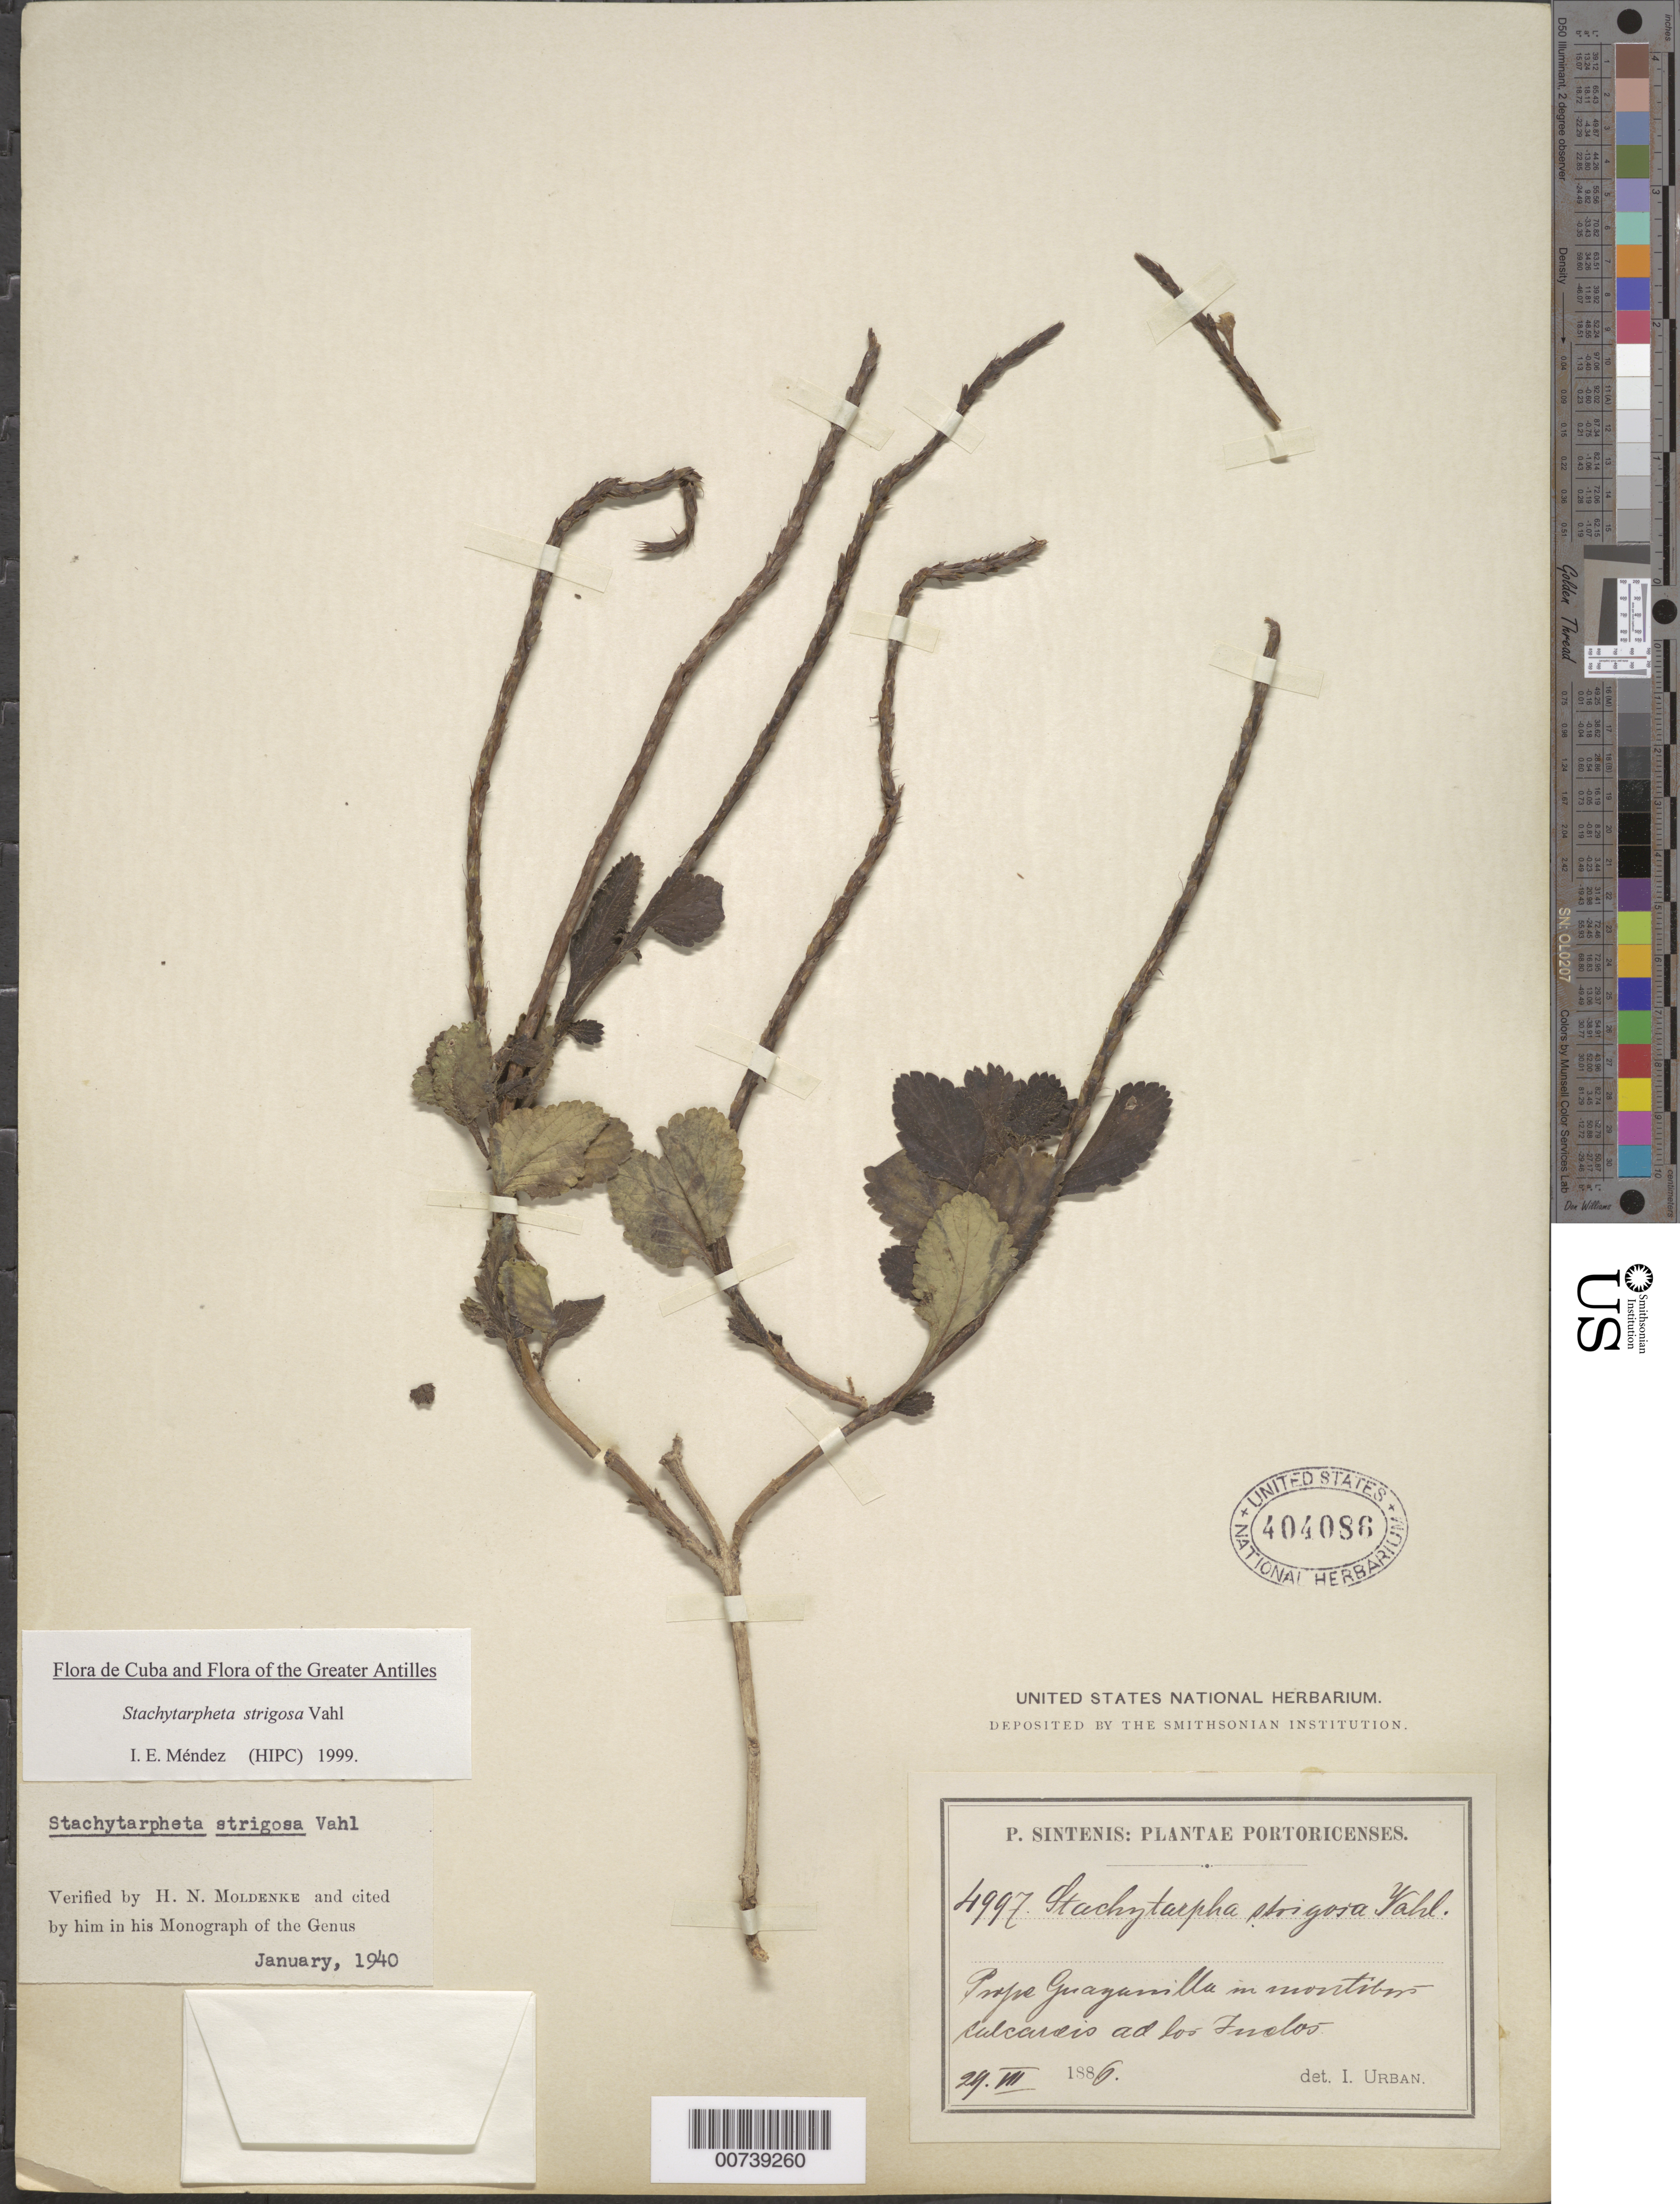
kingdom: Plantae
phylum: Tracheophyta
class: Magnoliopsida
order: Lamiales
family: Verbenaceae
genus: Stachytarpheta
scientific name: Stachytarpheta strigosa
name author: Vahl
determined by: Méndez, Isidro E., (HIPC)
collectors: P. Sintenis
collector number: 4997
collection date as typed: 29 Jul 1886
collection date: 1886-07-29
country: Puerto Rico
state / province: Guayanilla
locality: Prope Guayamilla in montibus calcarecis ad los ---illegible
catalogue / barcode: US 404086